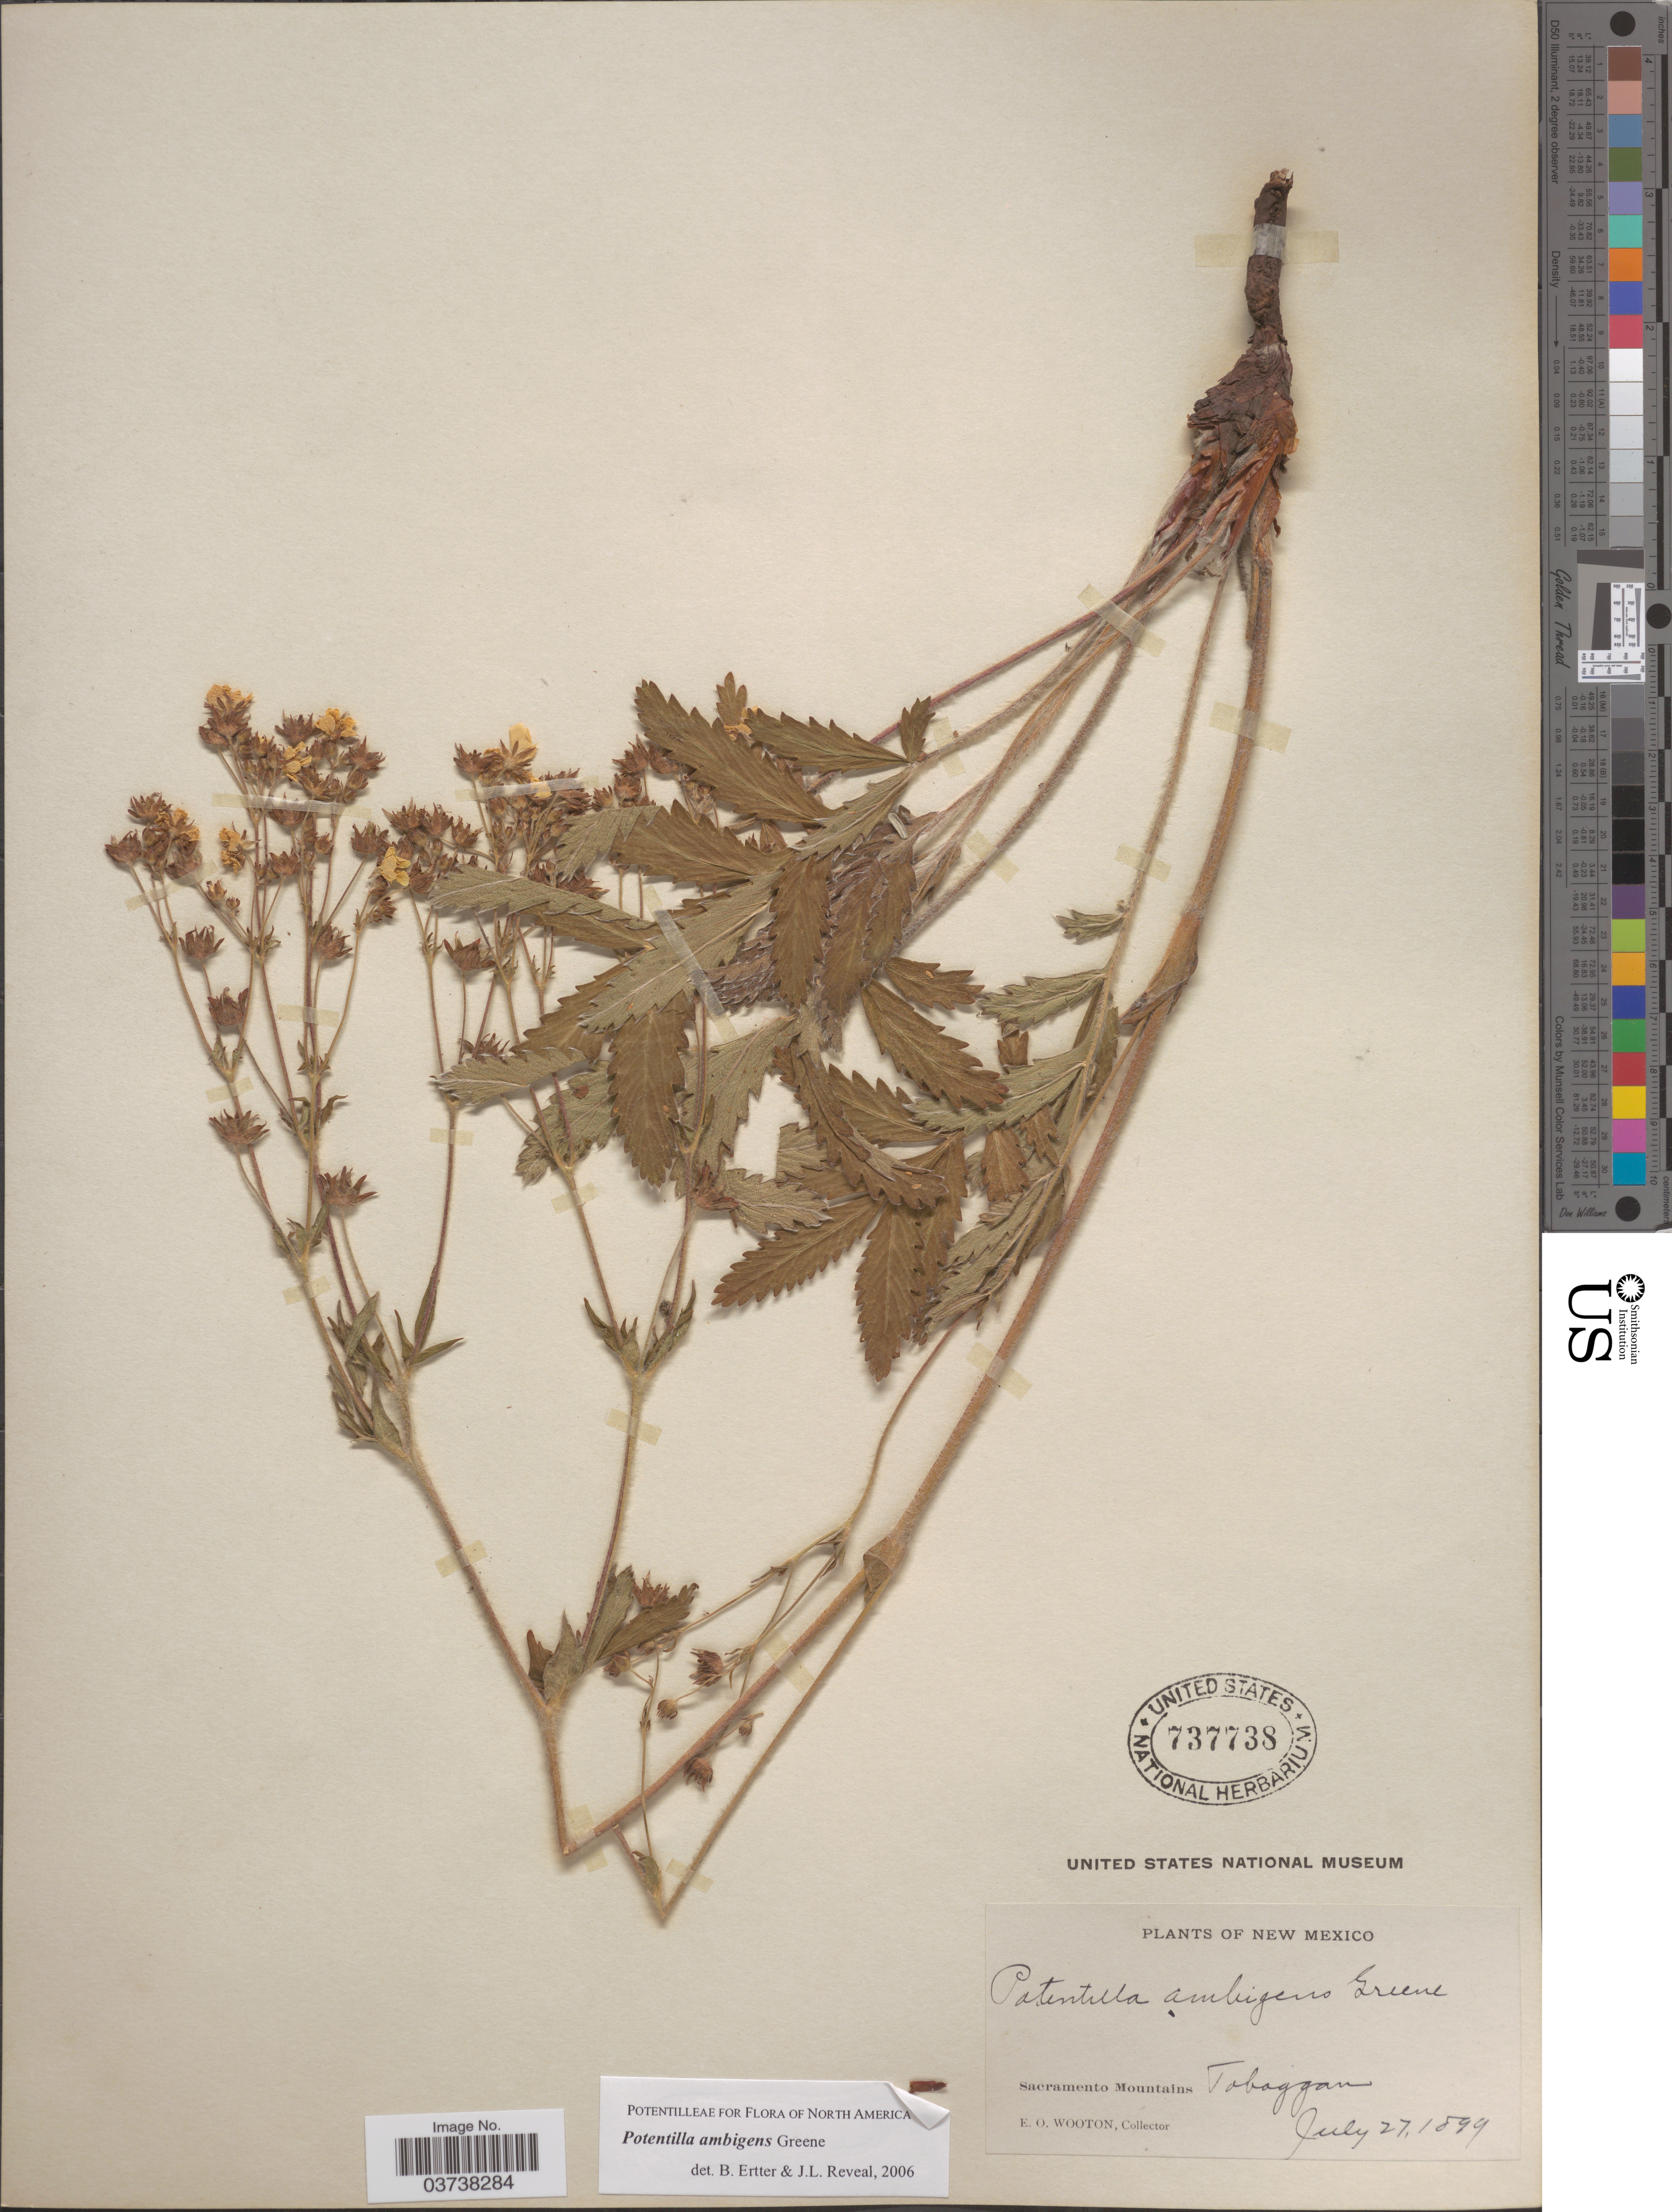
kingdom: Plantae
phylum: Tracheophyta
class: Magnoliopsida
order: Rosales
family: Rosaceae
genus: Potentilla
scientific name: Potentilla ambigens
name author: Greene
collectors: E. O. Wooton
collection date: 1899-07-27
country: United States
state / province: New Mexico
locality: Sacramento Mountains, Toboggan.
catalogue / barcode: US 737738